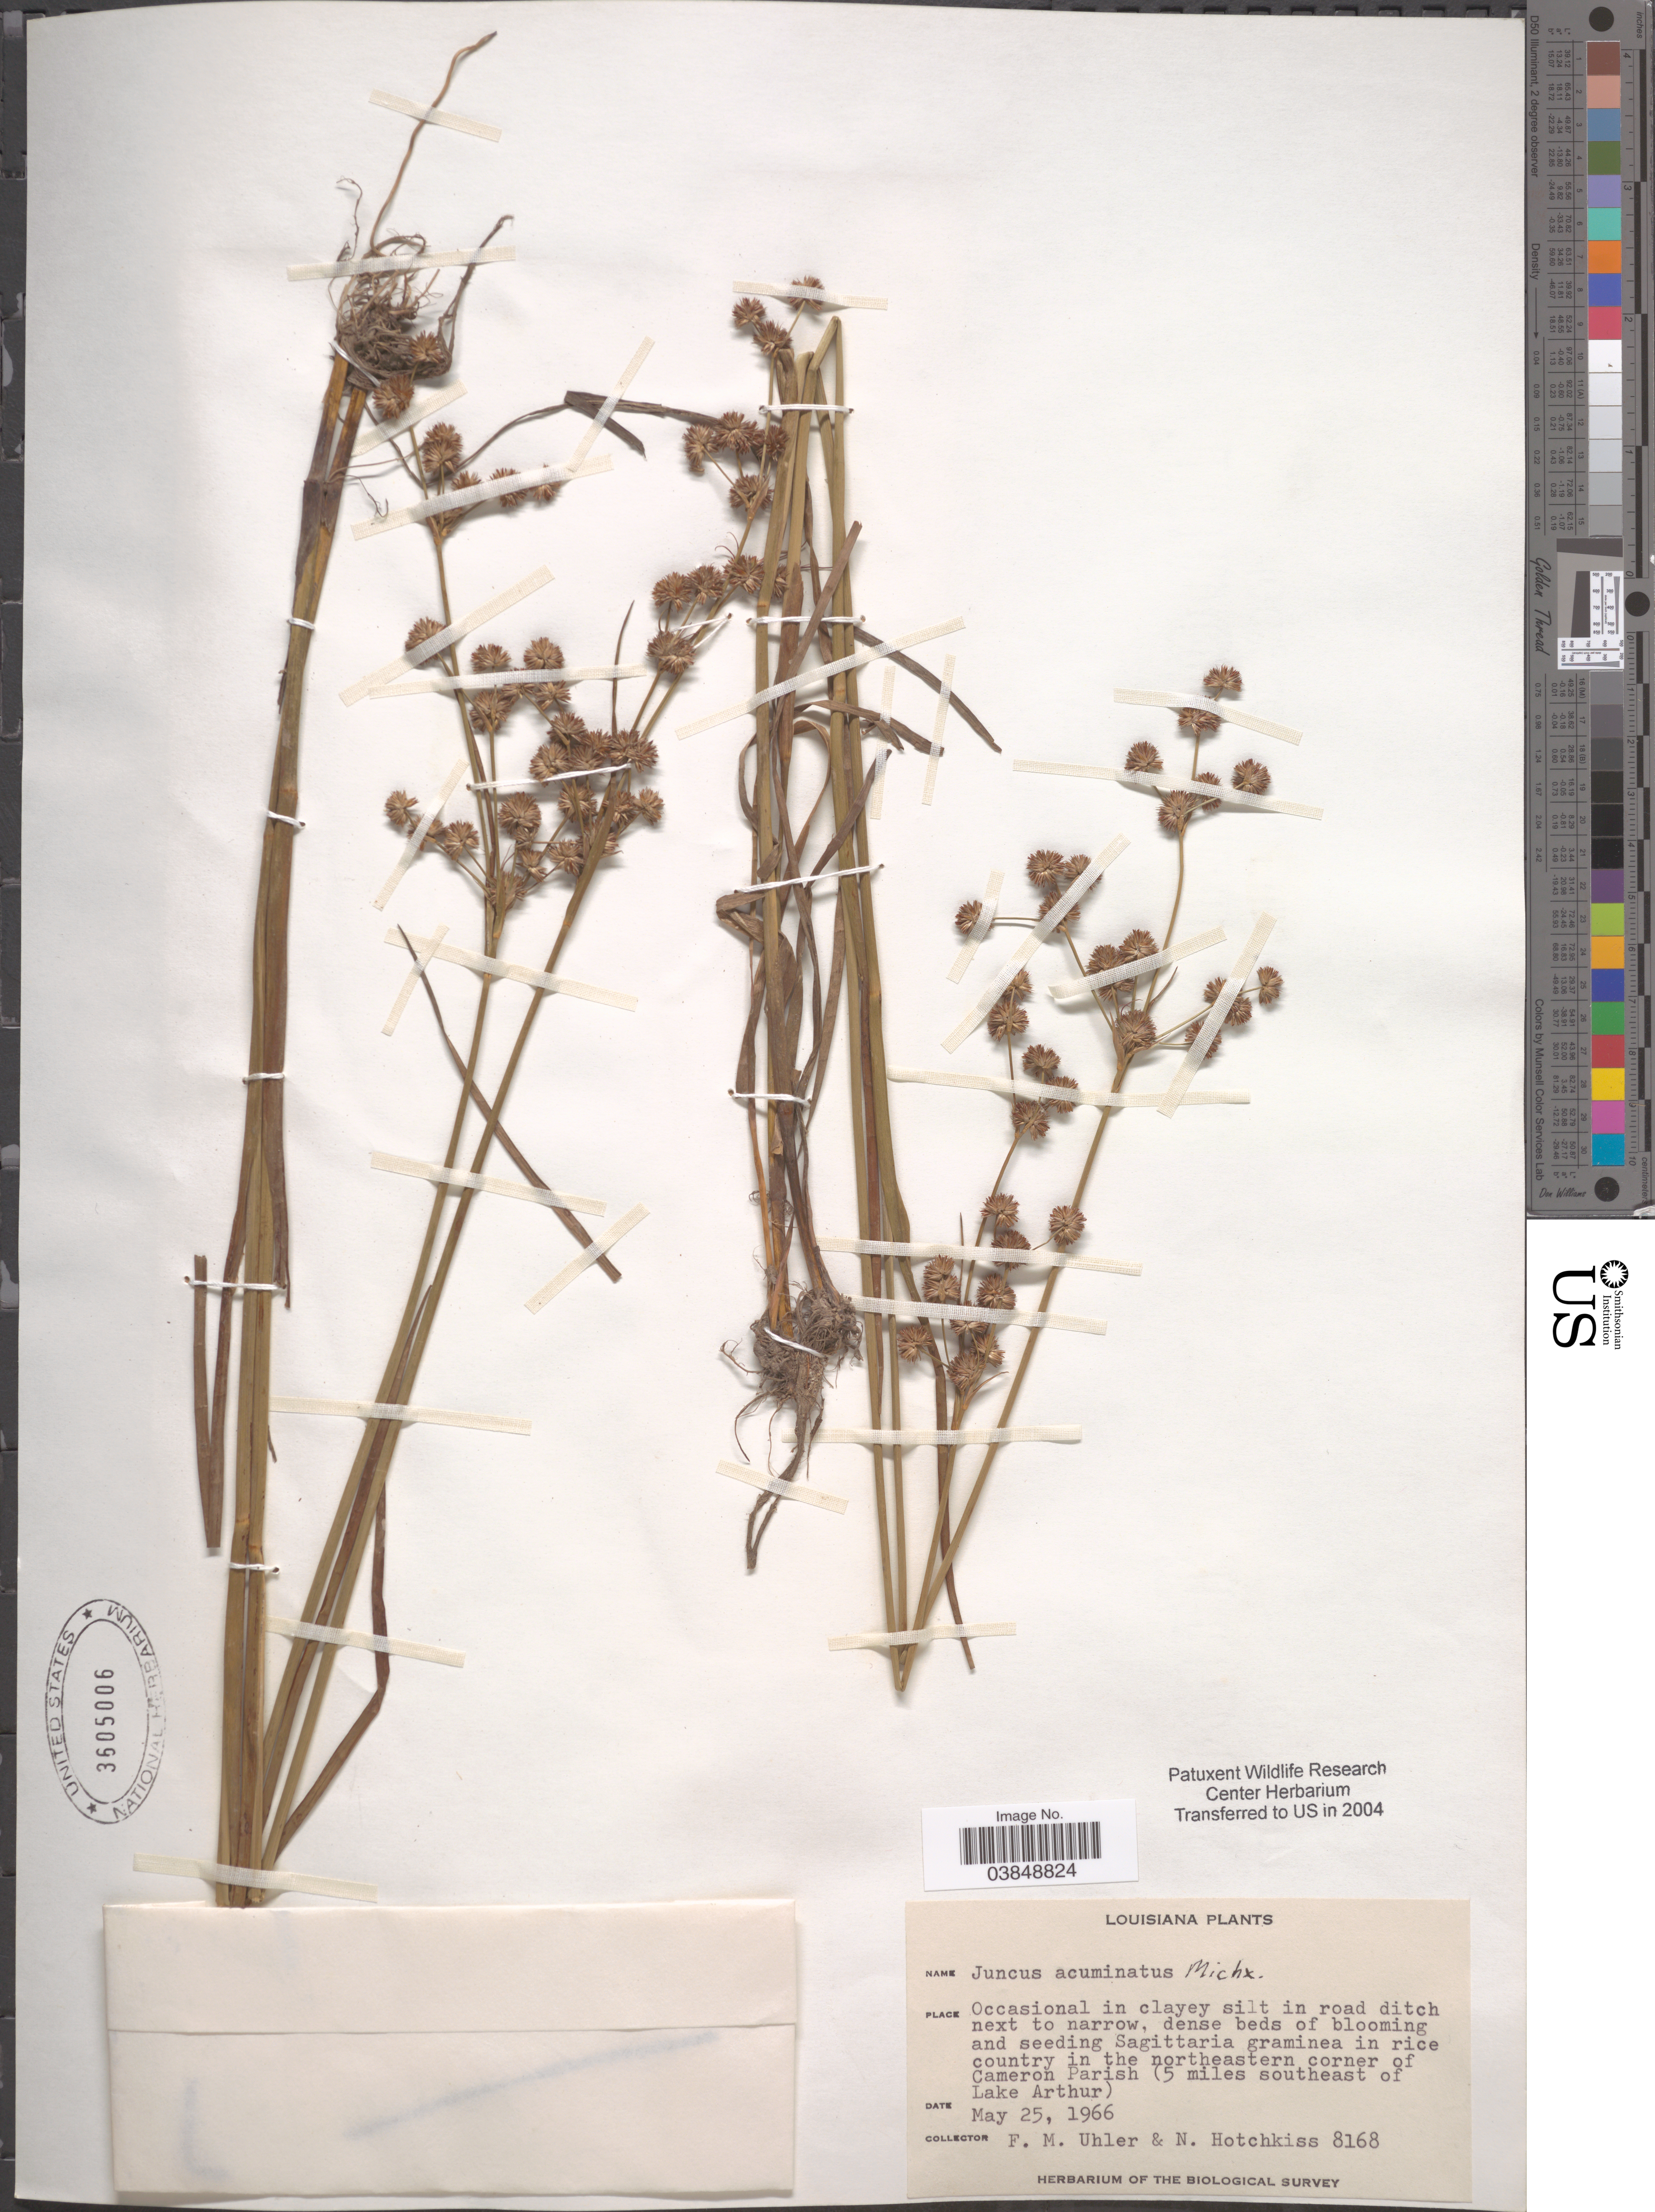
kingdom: Plantae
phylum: Tracheophyta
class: Liliopsida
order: Poales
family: Juncaceae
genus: Juncus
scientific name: Juncus acuminatus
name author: Michx.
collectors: F. M. Uhler & N. Hotchkiss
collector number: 8168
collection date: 1966-05-25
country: United States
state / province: Louisiana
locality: In the northeastern corner of Cameron Parish (5 miles southeast of Lake Arthur).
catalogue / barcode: US 3605006